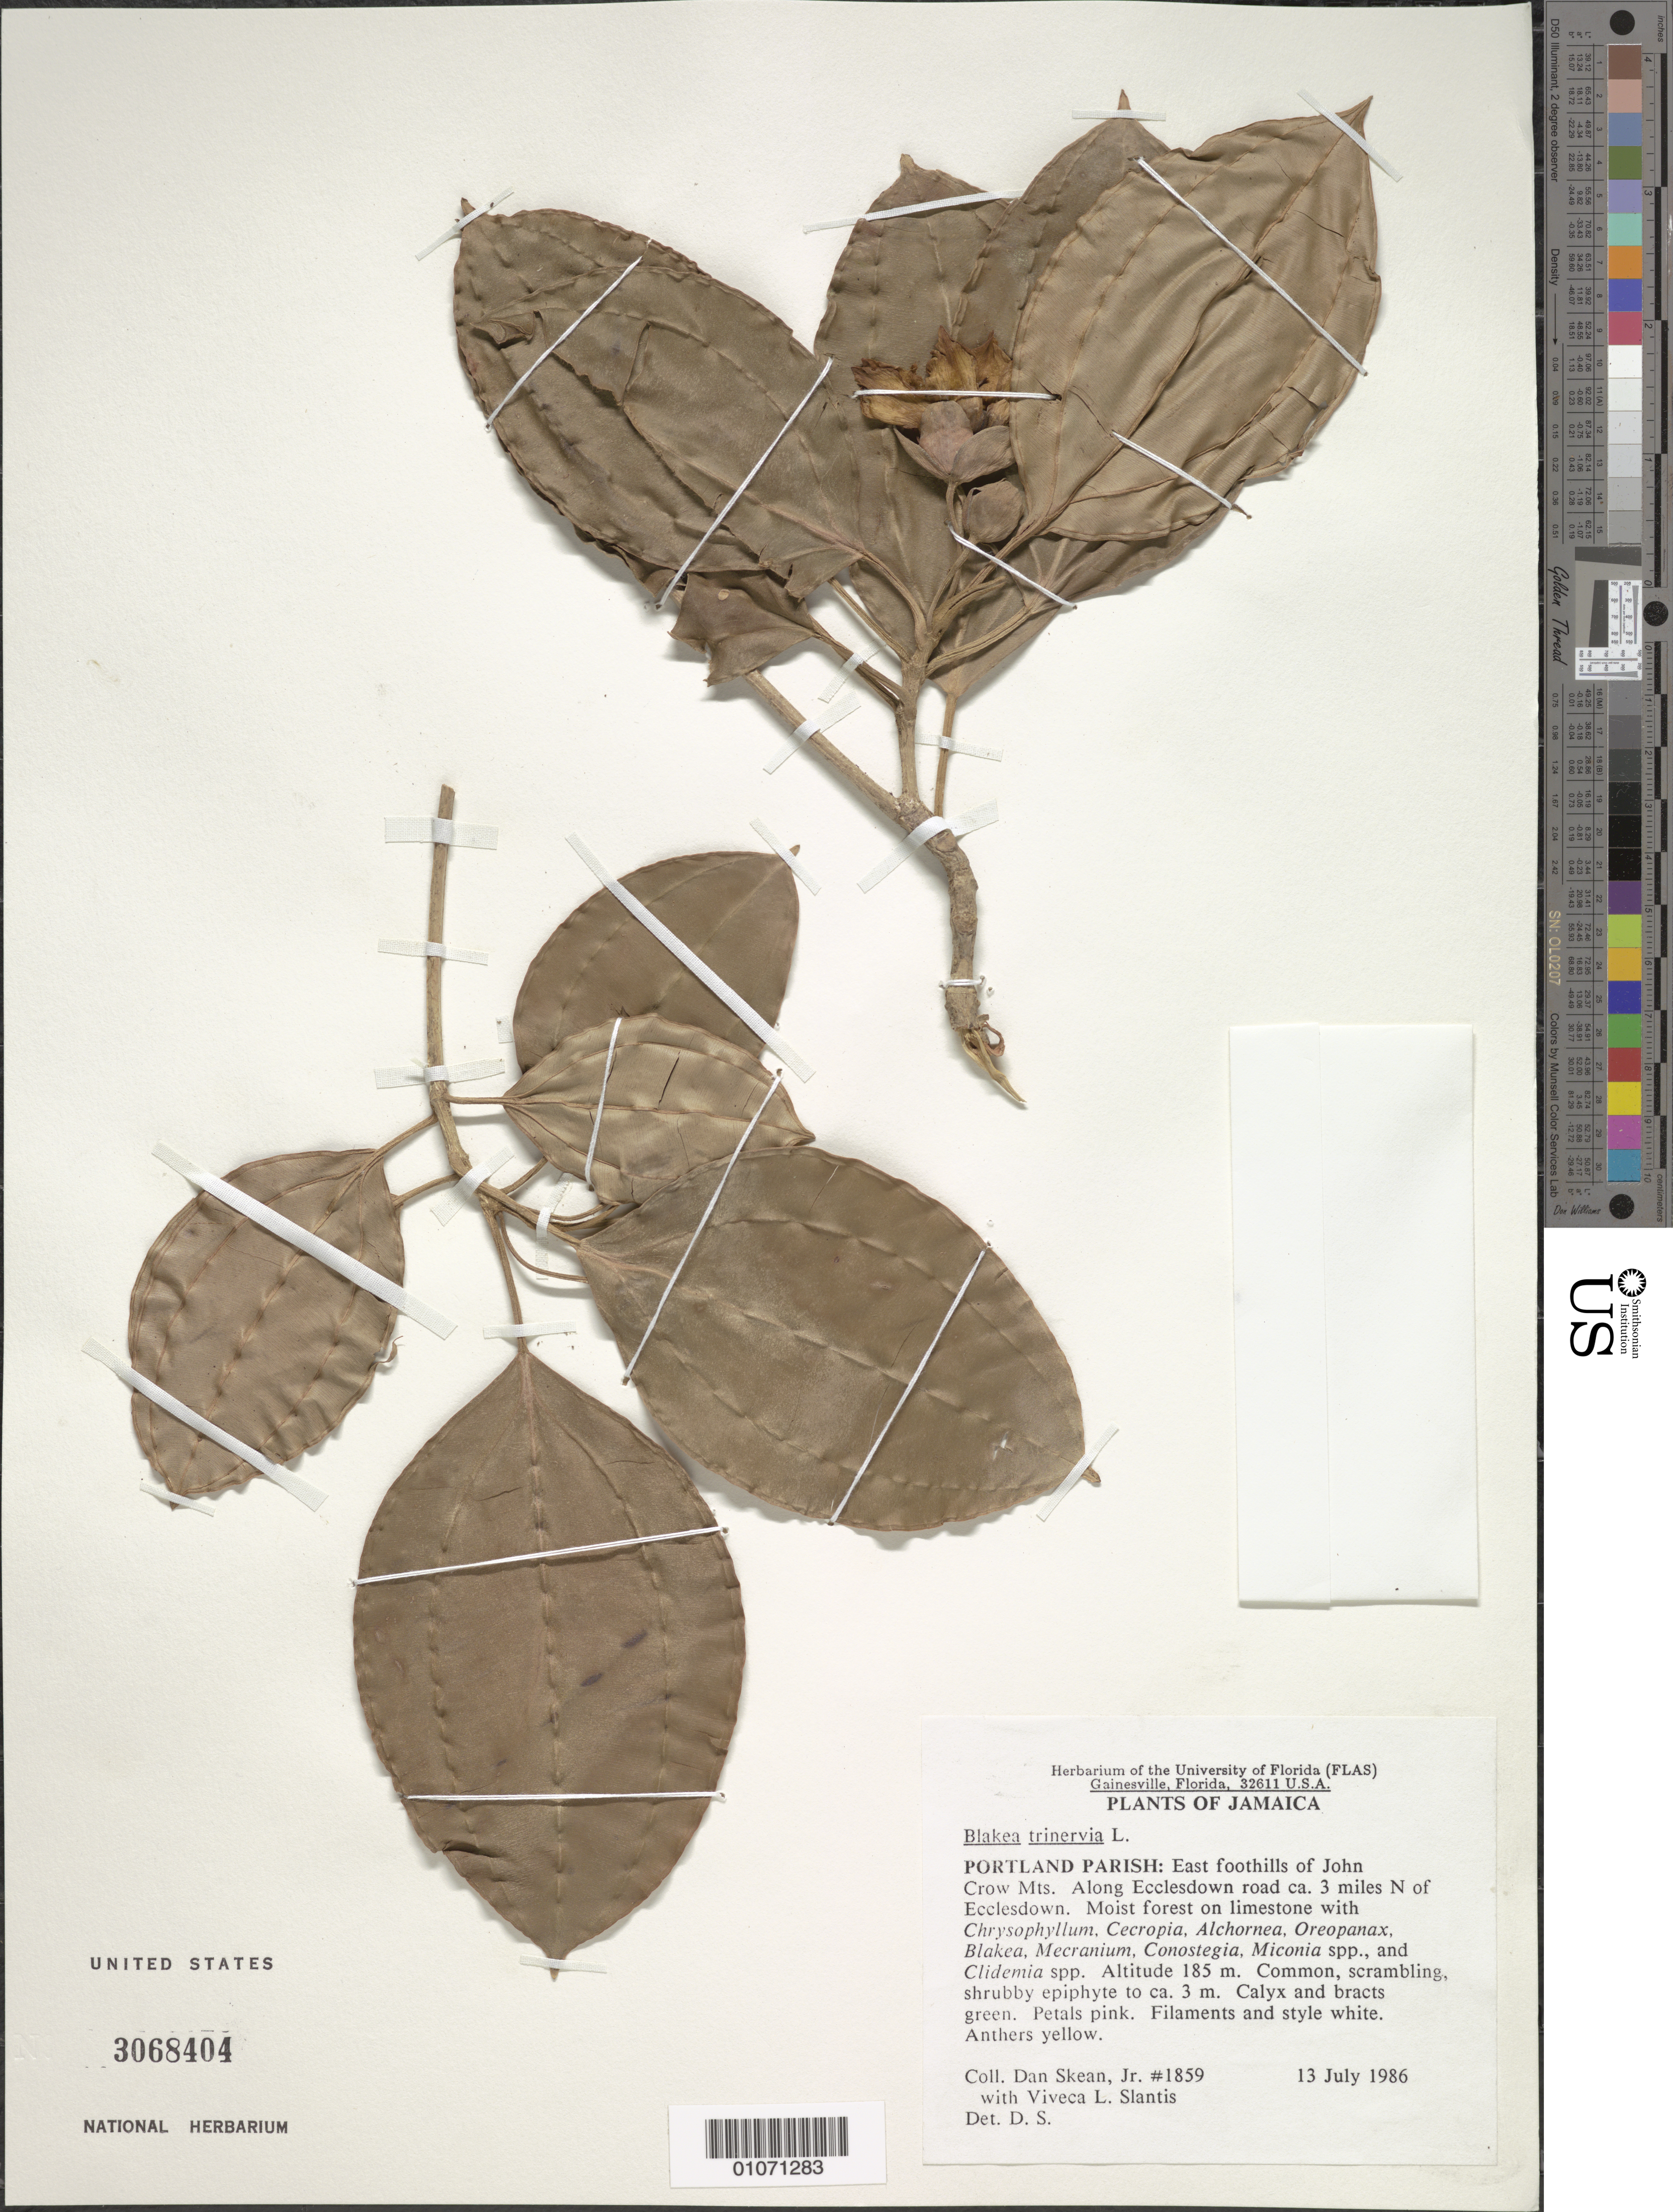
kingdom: Plantae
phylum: Tracheophyta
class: Magnoliopsida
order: Myrtales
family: Melastomataceae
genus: Blakea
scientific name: Blakea trinervia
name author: L.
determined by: Skean, D. S.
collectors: D. Skean & V. Slantis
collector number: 1859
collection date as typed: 13 Jul 1986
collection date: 1986-07-13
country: Jamaica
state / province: Portland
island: Jamaica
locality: John Crow Mts., E foothills; along Ecclesdown road about 3 miles N of Ecclesdown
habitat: Moist forest on limestone with Chrysophyllum, Cecropia, Alchornea, Oreopanax, Blakea, Mecranium, Conostegia, Miconia spp. And Clidemia spp.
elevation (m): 185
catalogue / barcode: US 3068404